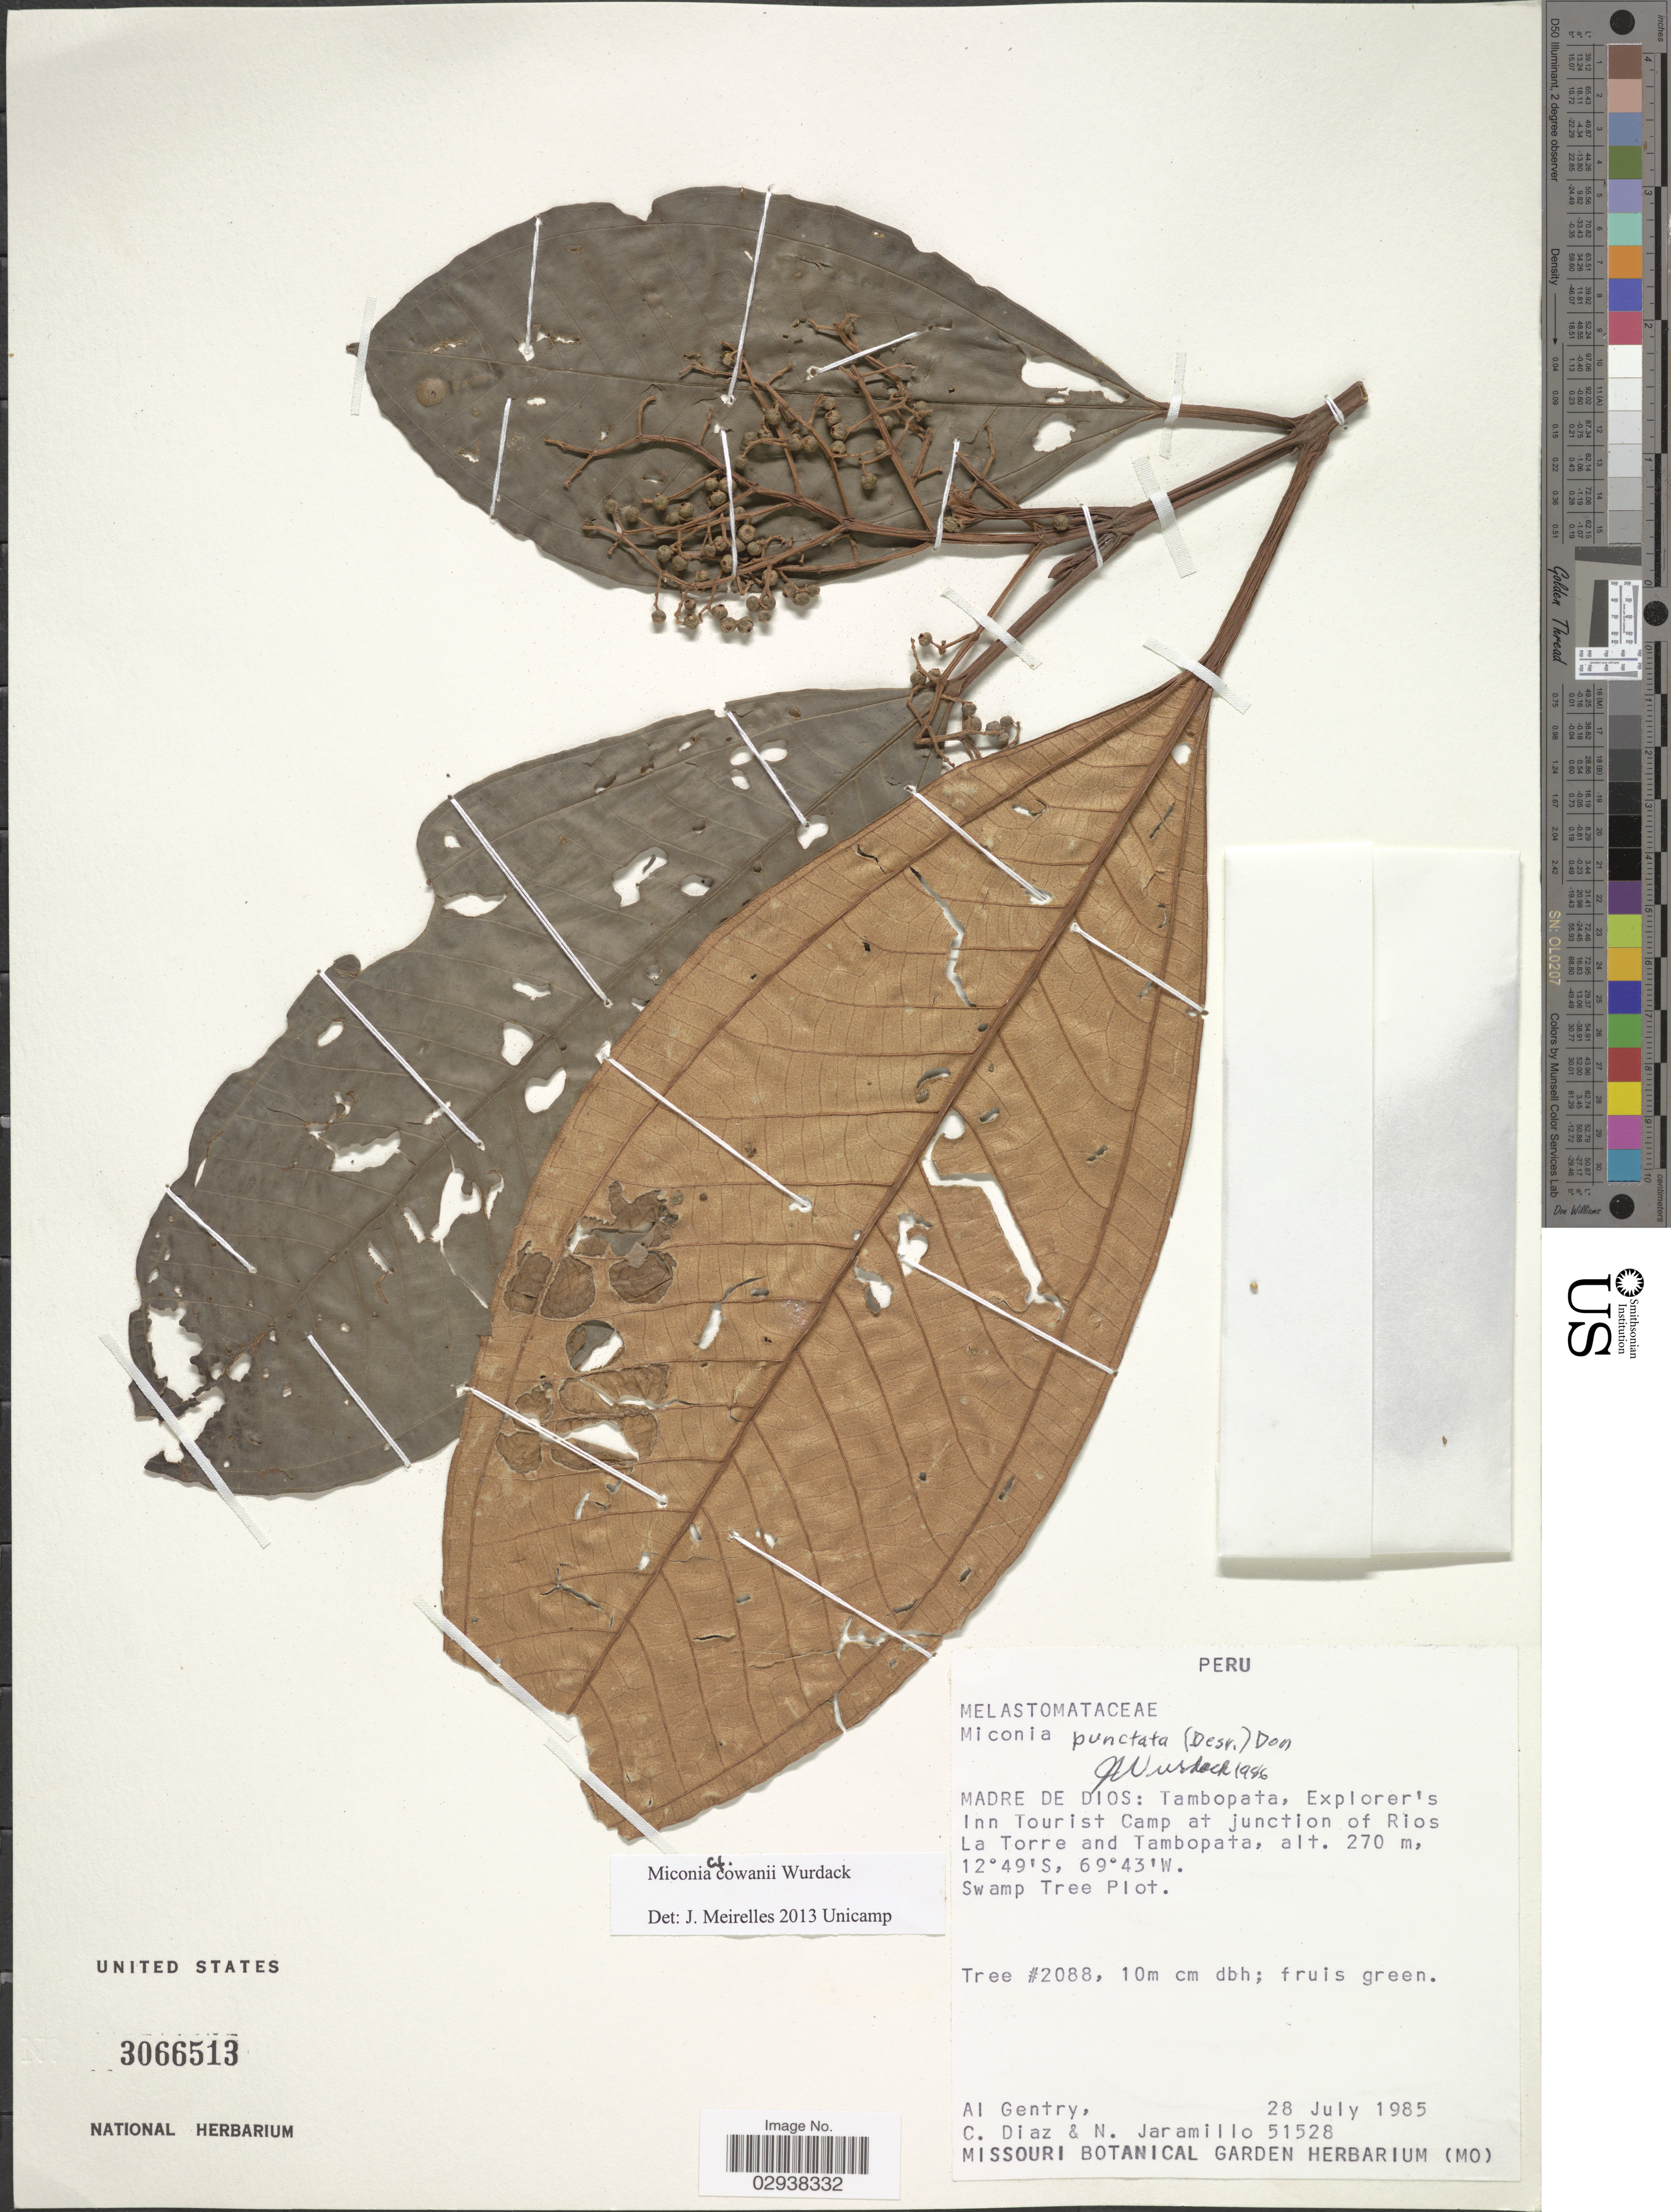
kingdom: Plantae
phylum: Tracheophyta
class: Magnoliopsida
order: Myrtales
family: Melastomataceae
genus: Miconia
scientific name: Miconia cowanii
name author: Wurdack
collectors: A. H. Gentry, C. Díaz & N. Jaramillo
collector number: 51528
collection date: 1985-07-28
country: Peru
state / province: Madre de Dios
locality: Tambopata, Ecplorer's In Tourist Camp at junction of Rios La Torre and Tambopata.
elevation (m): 270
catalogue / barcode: US 3066513